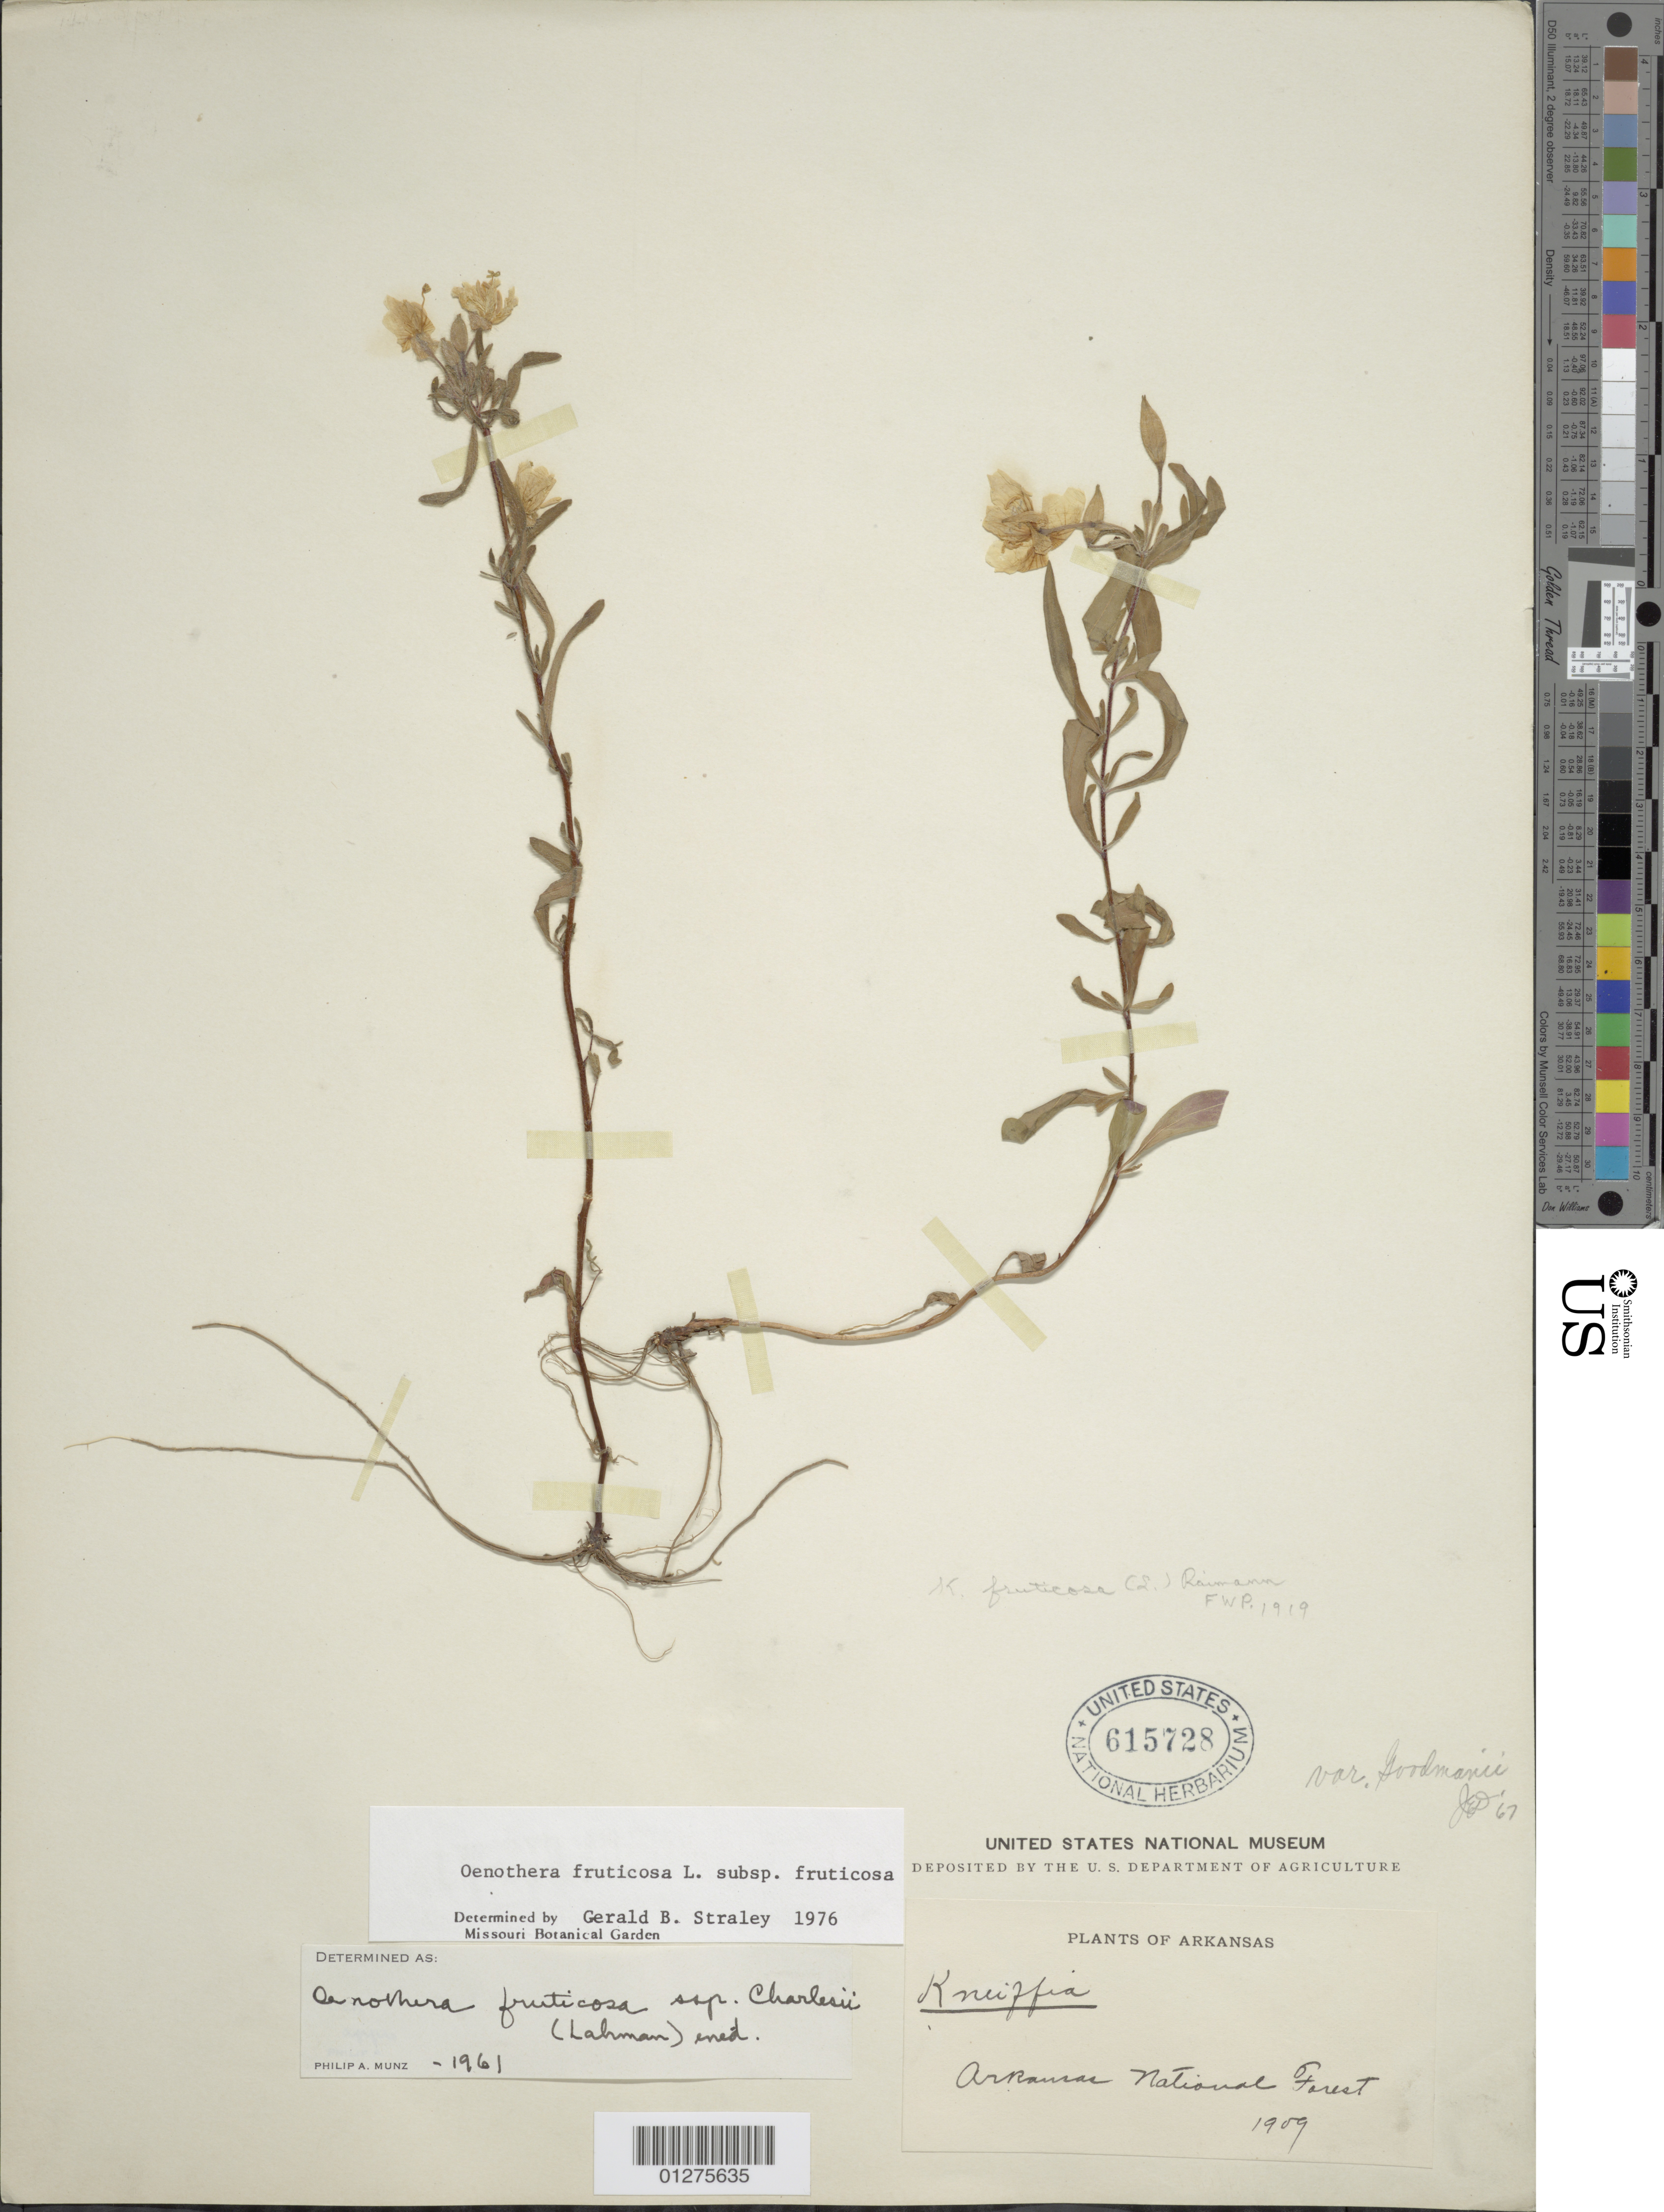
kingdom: Plantae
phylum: Tracheophyta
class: Magnoliopsida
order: Myrtales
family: Onagraceae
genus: Oenothera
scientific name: Oenothera fruticosa subsp. fruticosa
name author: L.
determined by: Straley, G. B.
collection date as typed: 1909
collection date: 1909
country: United States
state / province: Arkansas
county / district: Arkansas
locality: Arkansas National Forest.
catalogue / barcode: US 615728